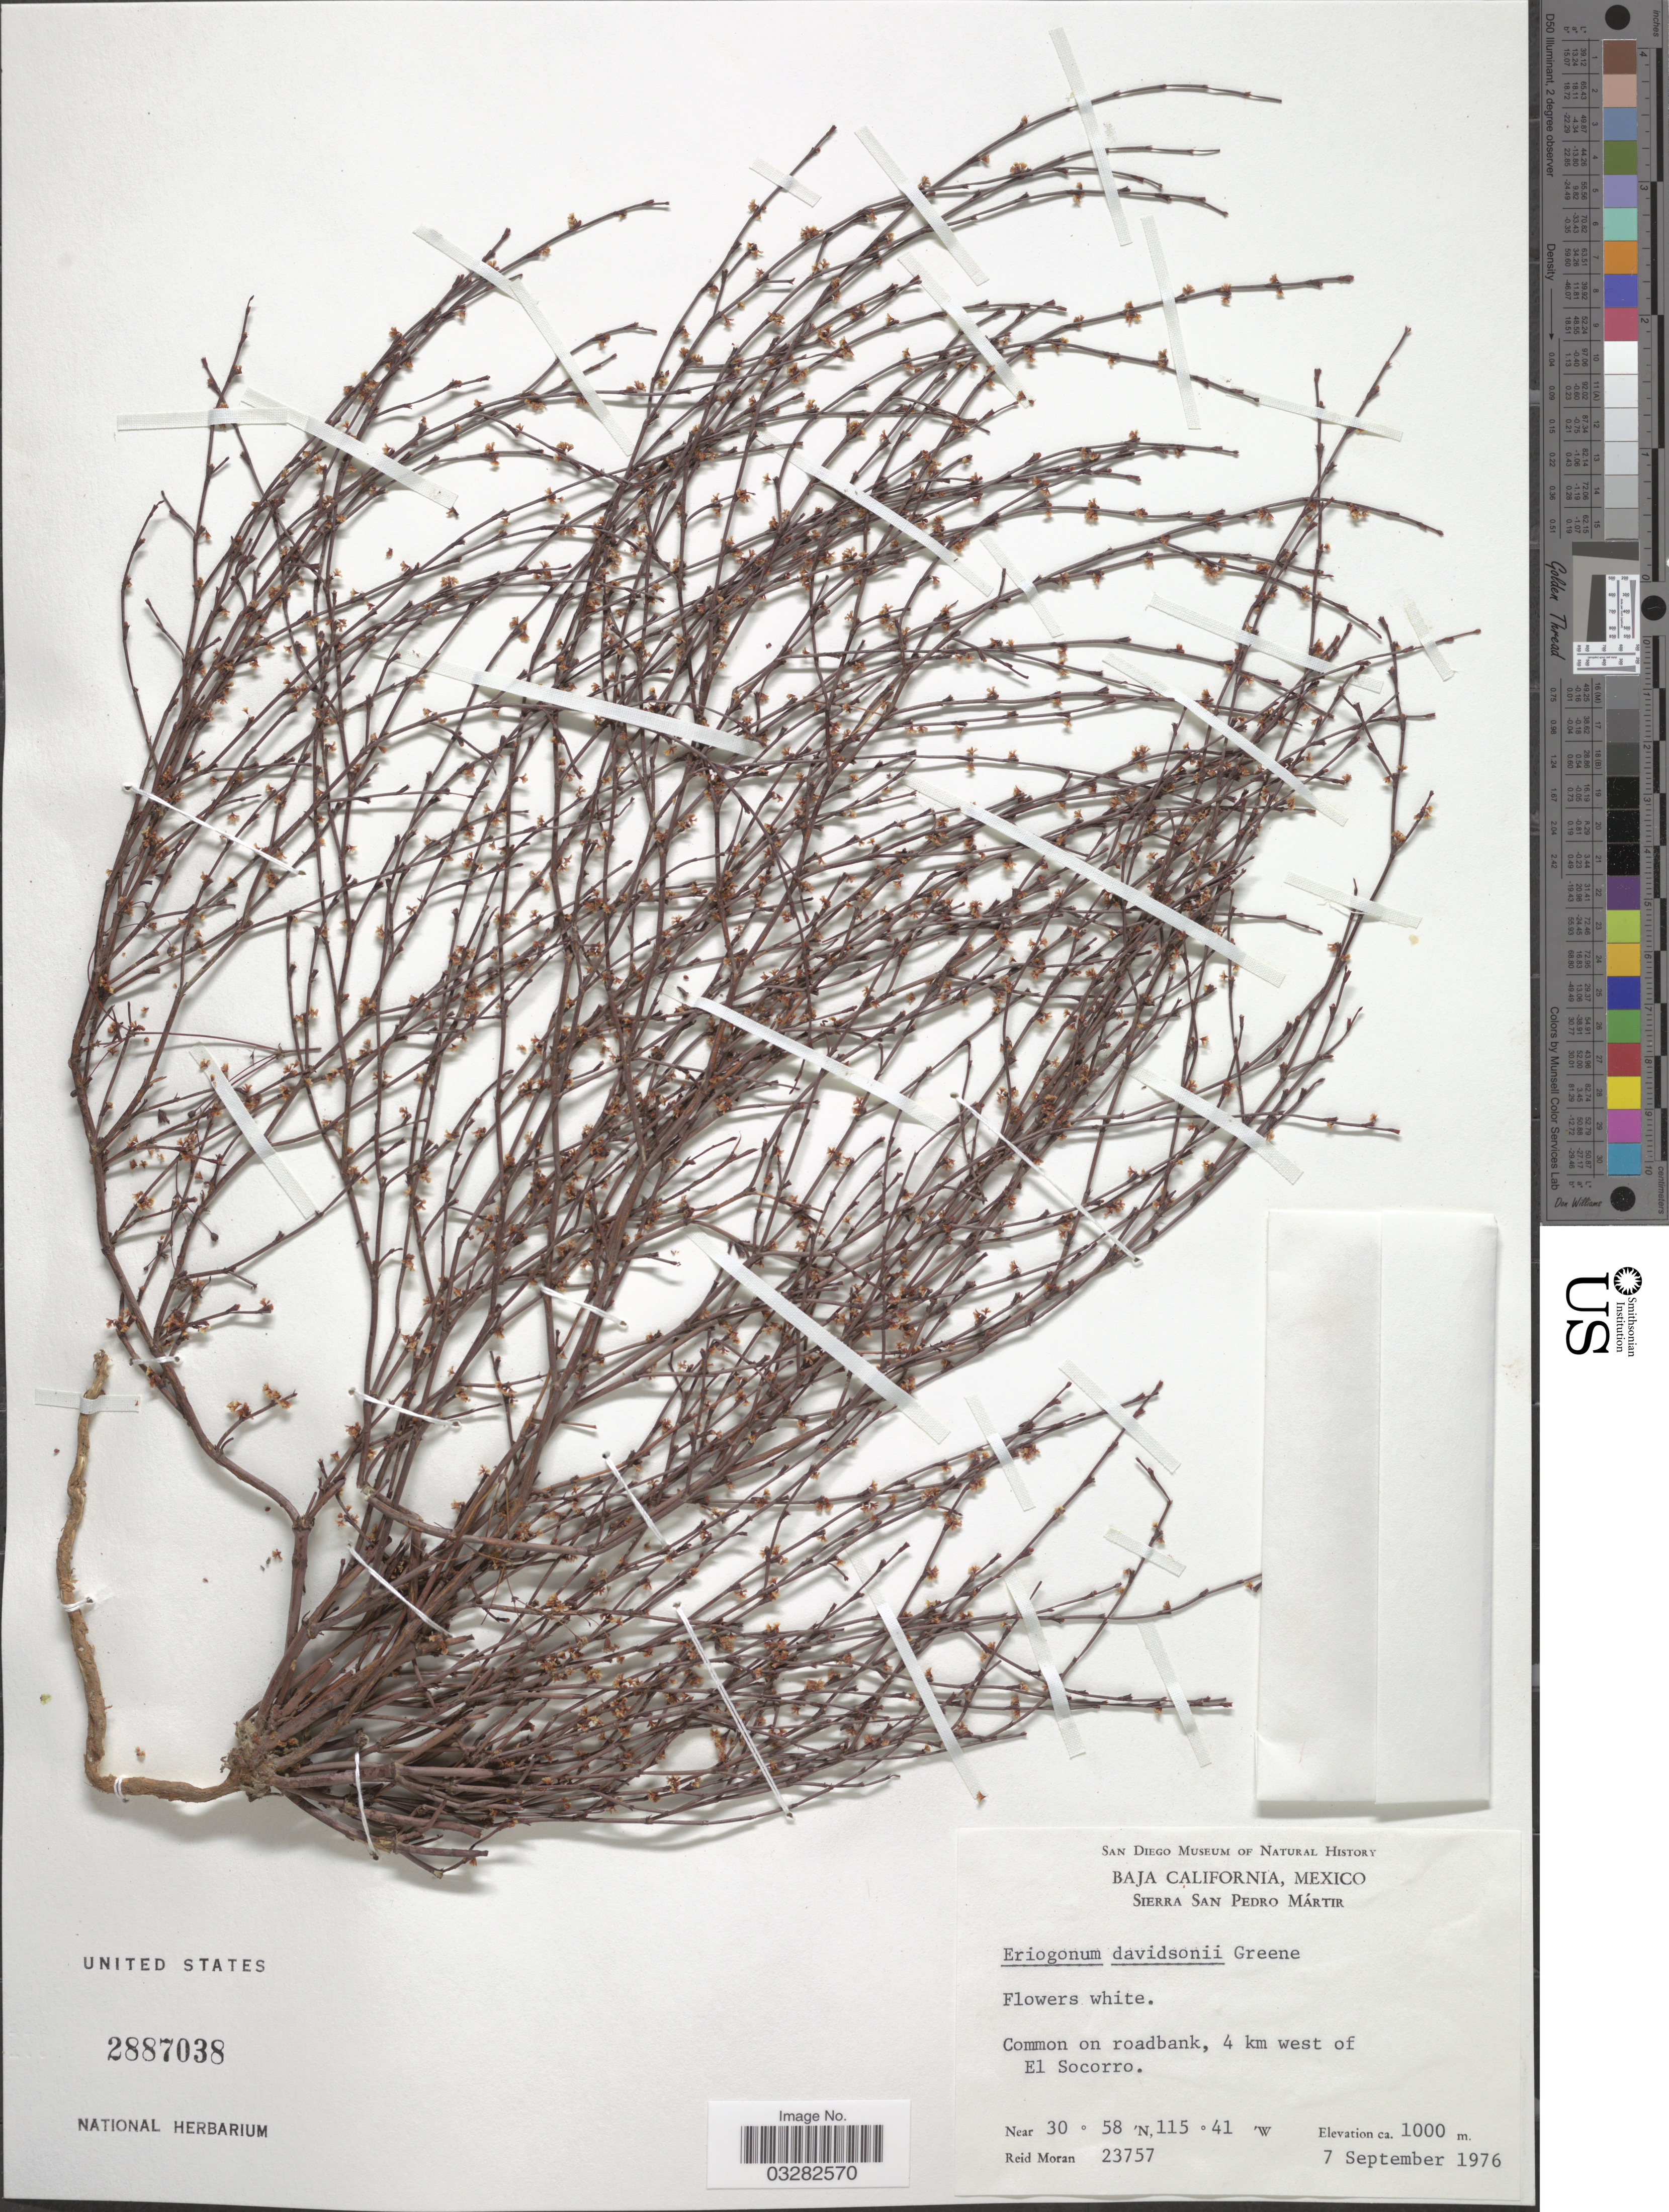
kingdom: Plantae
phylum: Tracheophyta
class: Magnoliopsida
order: Caryophyllales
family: Polygonaceae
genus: Eriogonum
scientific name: Eriogonum davidsonii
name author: Greene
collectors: R. Moran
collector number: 23757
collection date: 1976-09-07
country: Mexico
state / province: Baja California Norte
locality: Sierra San Pedro Mártir. Common on roadbank, 4 km west of El Socorro.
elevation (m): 1000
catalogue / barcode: US 2887038